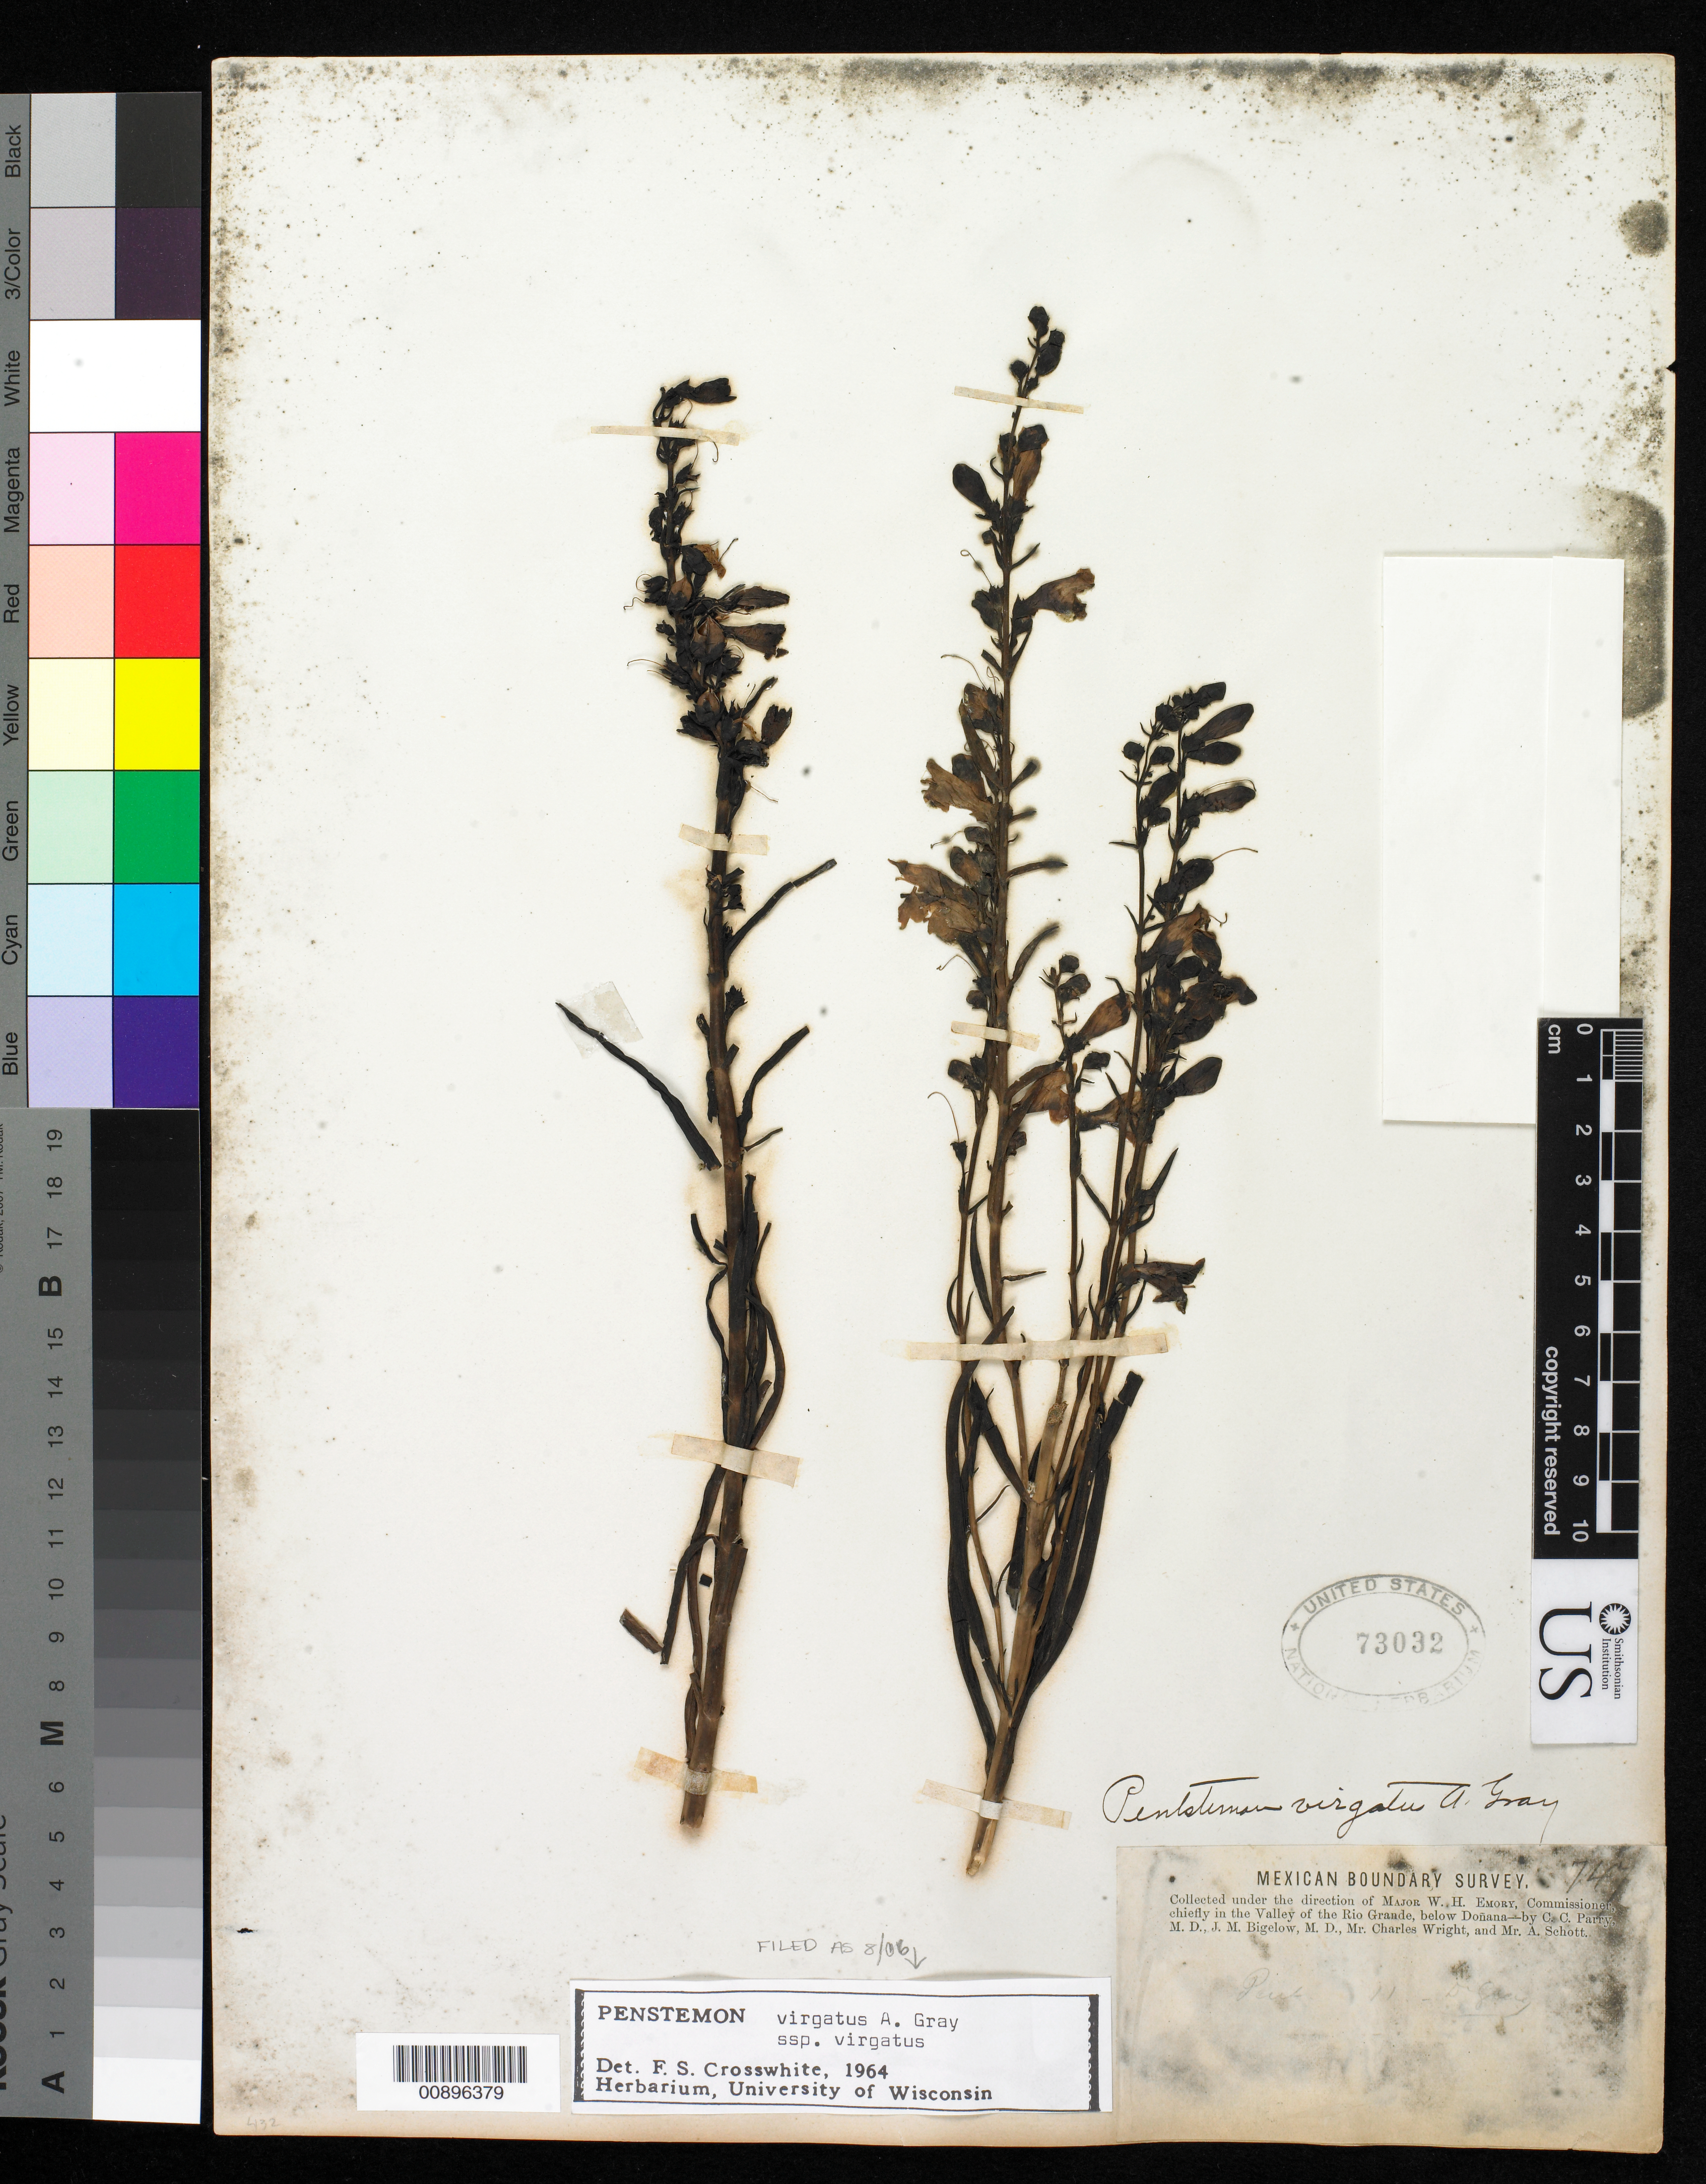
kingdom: Plantae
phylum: Tracheophyta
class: Magnoliopsida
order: Lamiales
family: Plantaginaceae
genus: Penstemon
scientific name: Penstemon virgatus subsp. virgatus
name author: A. Gray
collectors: C. C. Parry, J. M. Bigelow, C. Wright & A. C. V. Schott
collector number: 747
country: United States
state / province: New Mexico / Texas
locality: Valley of the Rio Grande, below Doñana.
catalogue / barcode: US 73032